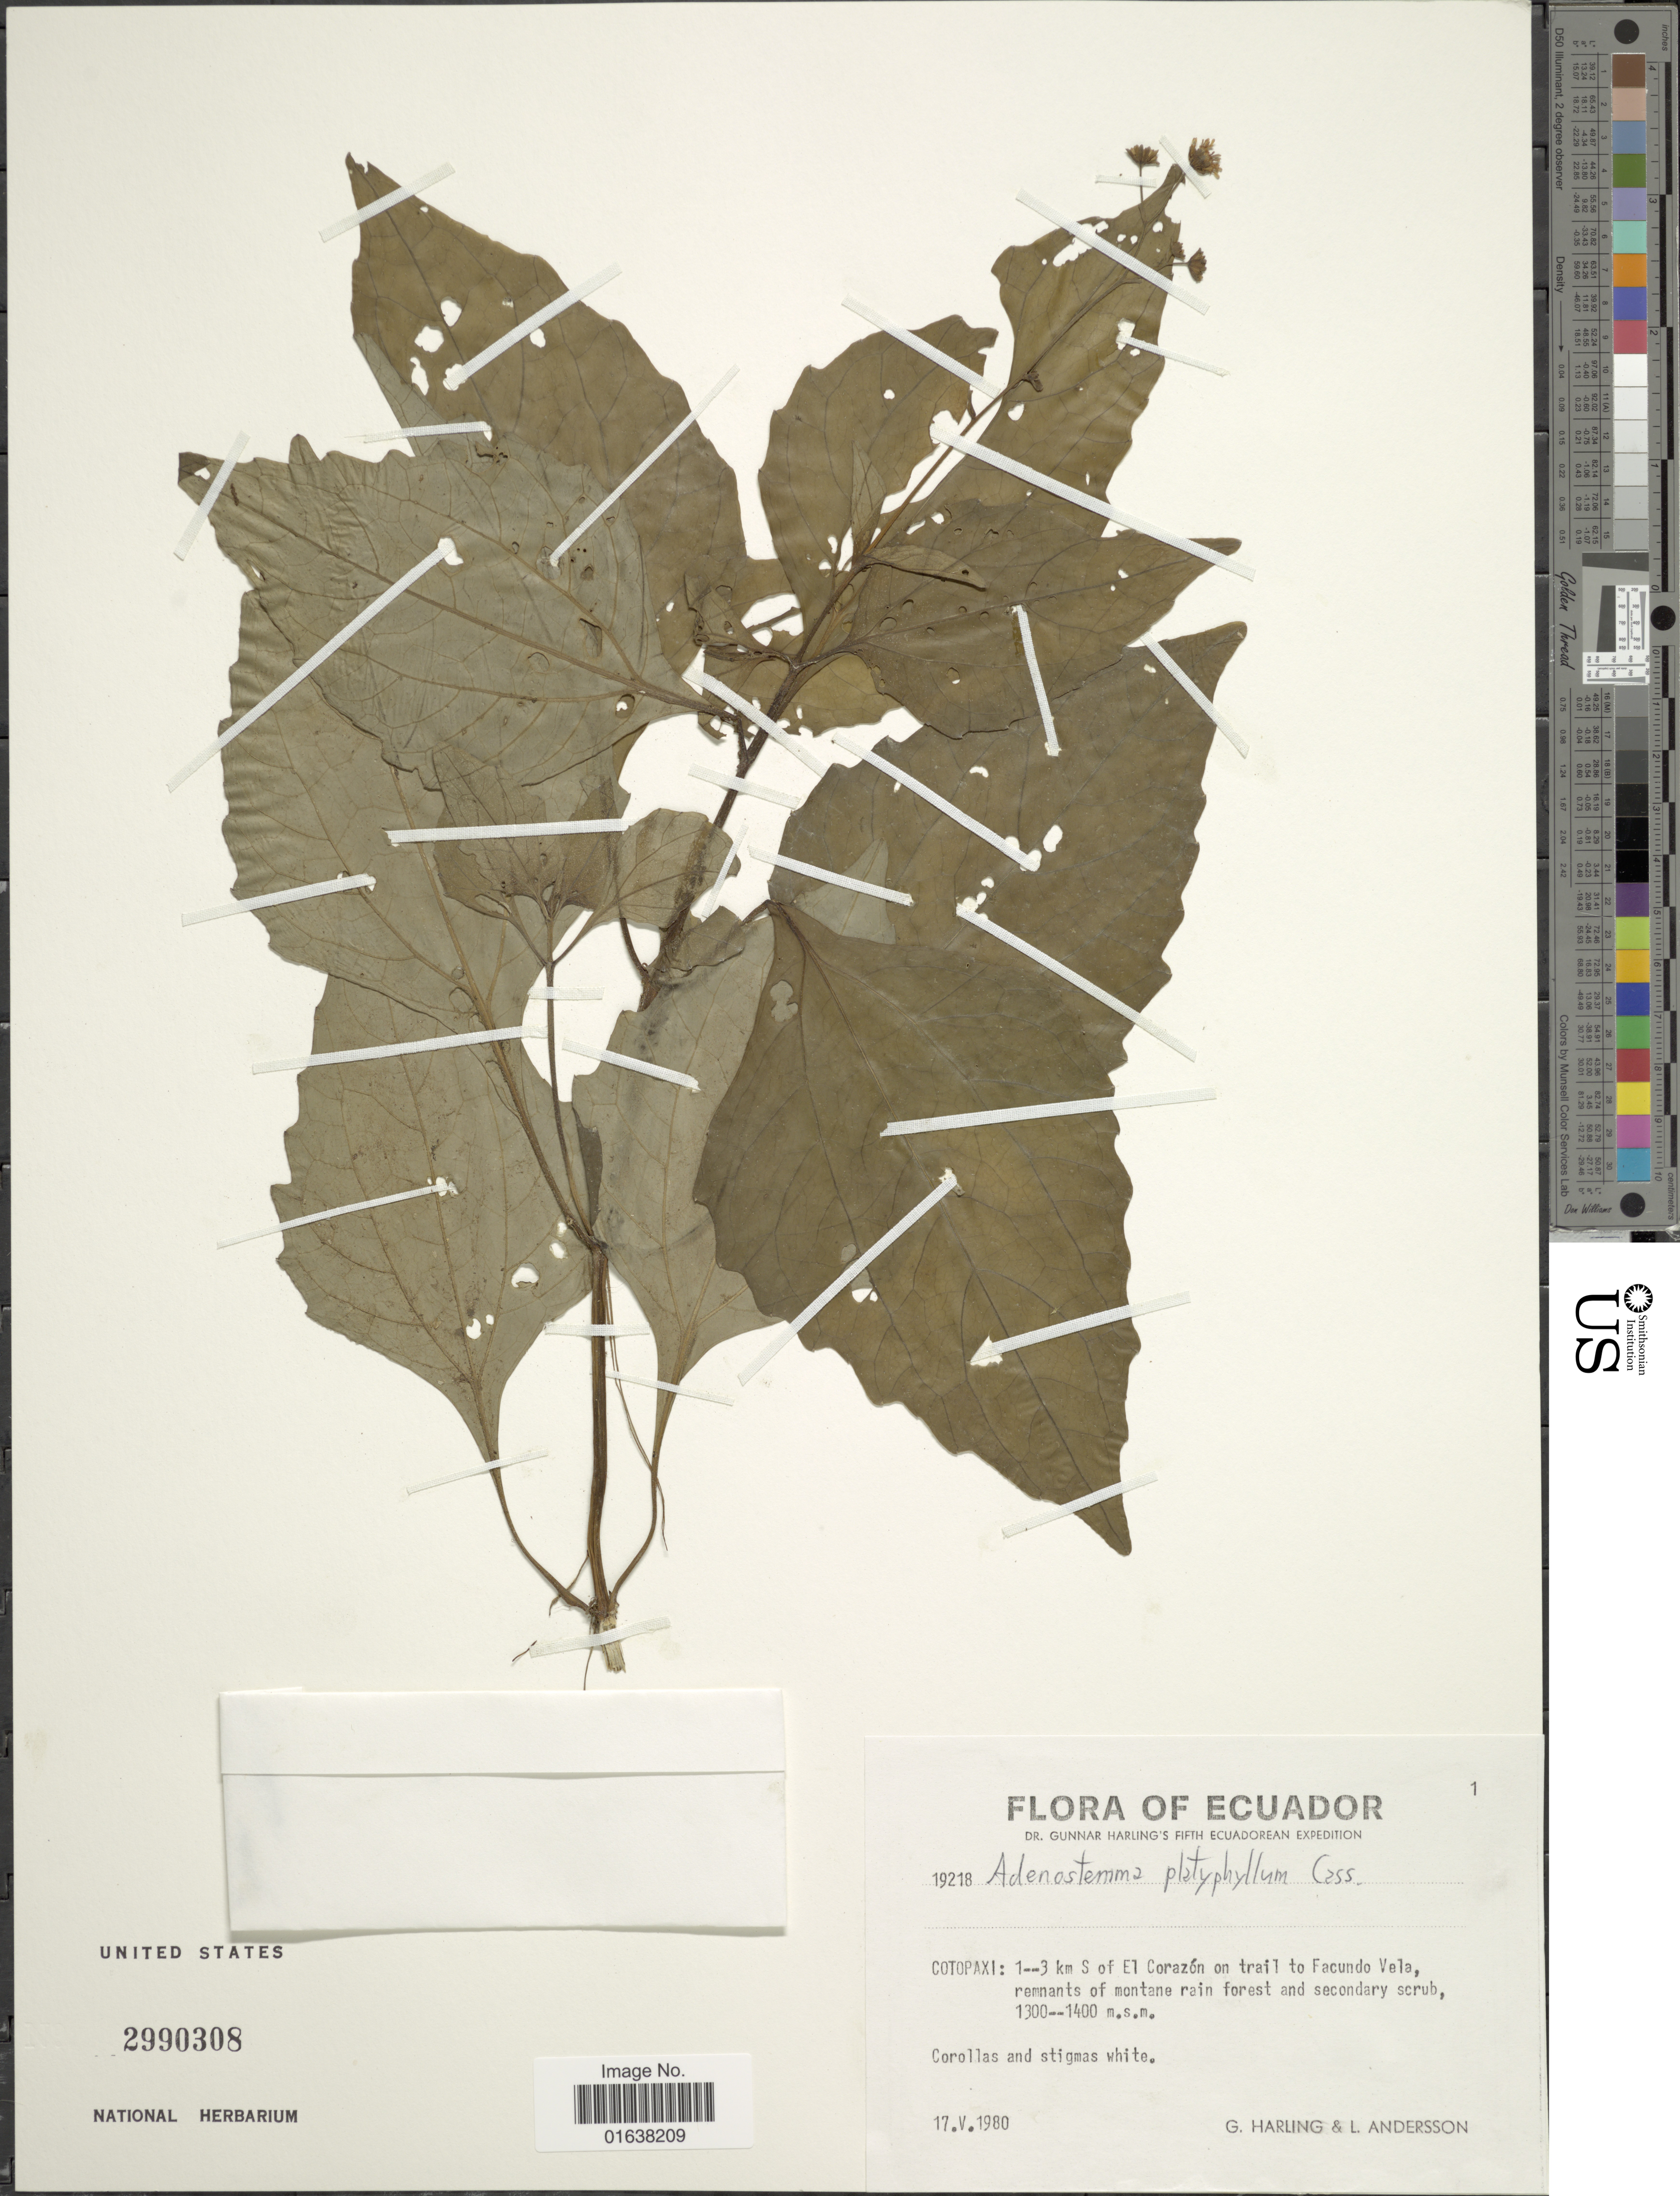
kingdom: Plantae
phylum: Tracheophyta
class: Magnoliopsida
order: Asterales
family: Asteraceae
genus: Adenostemma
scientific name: Adenostemma platyphyllum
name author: Cass.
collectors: G. Harling & L. Andersson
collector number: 19218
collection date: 1980-05-17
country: Ecuador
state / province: Cotopaxi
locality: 1-3 km S of El Corazon on trail to Facundo Vela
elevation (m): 1300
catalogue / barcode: US 2990308